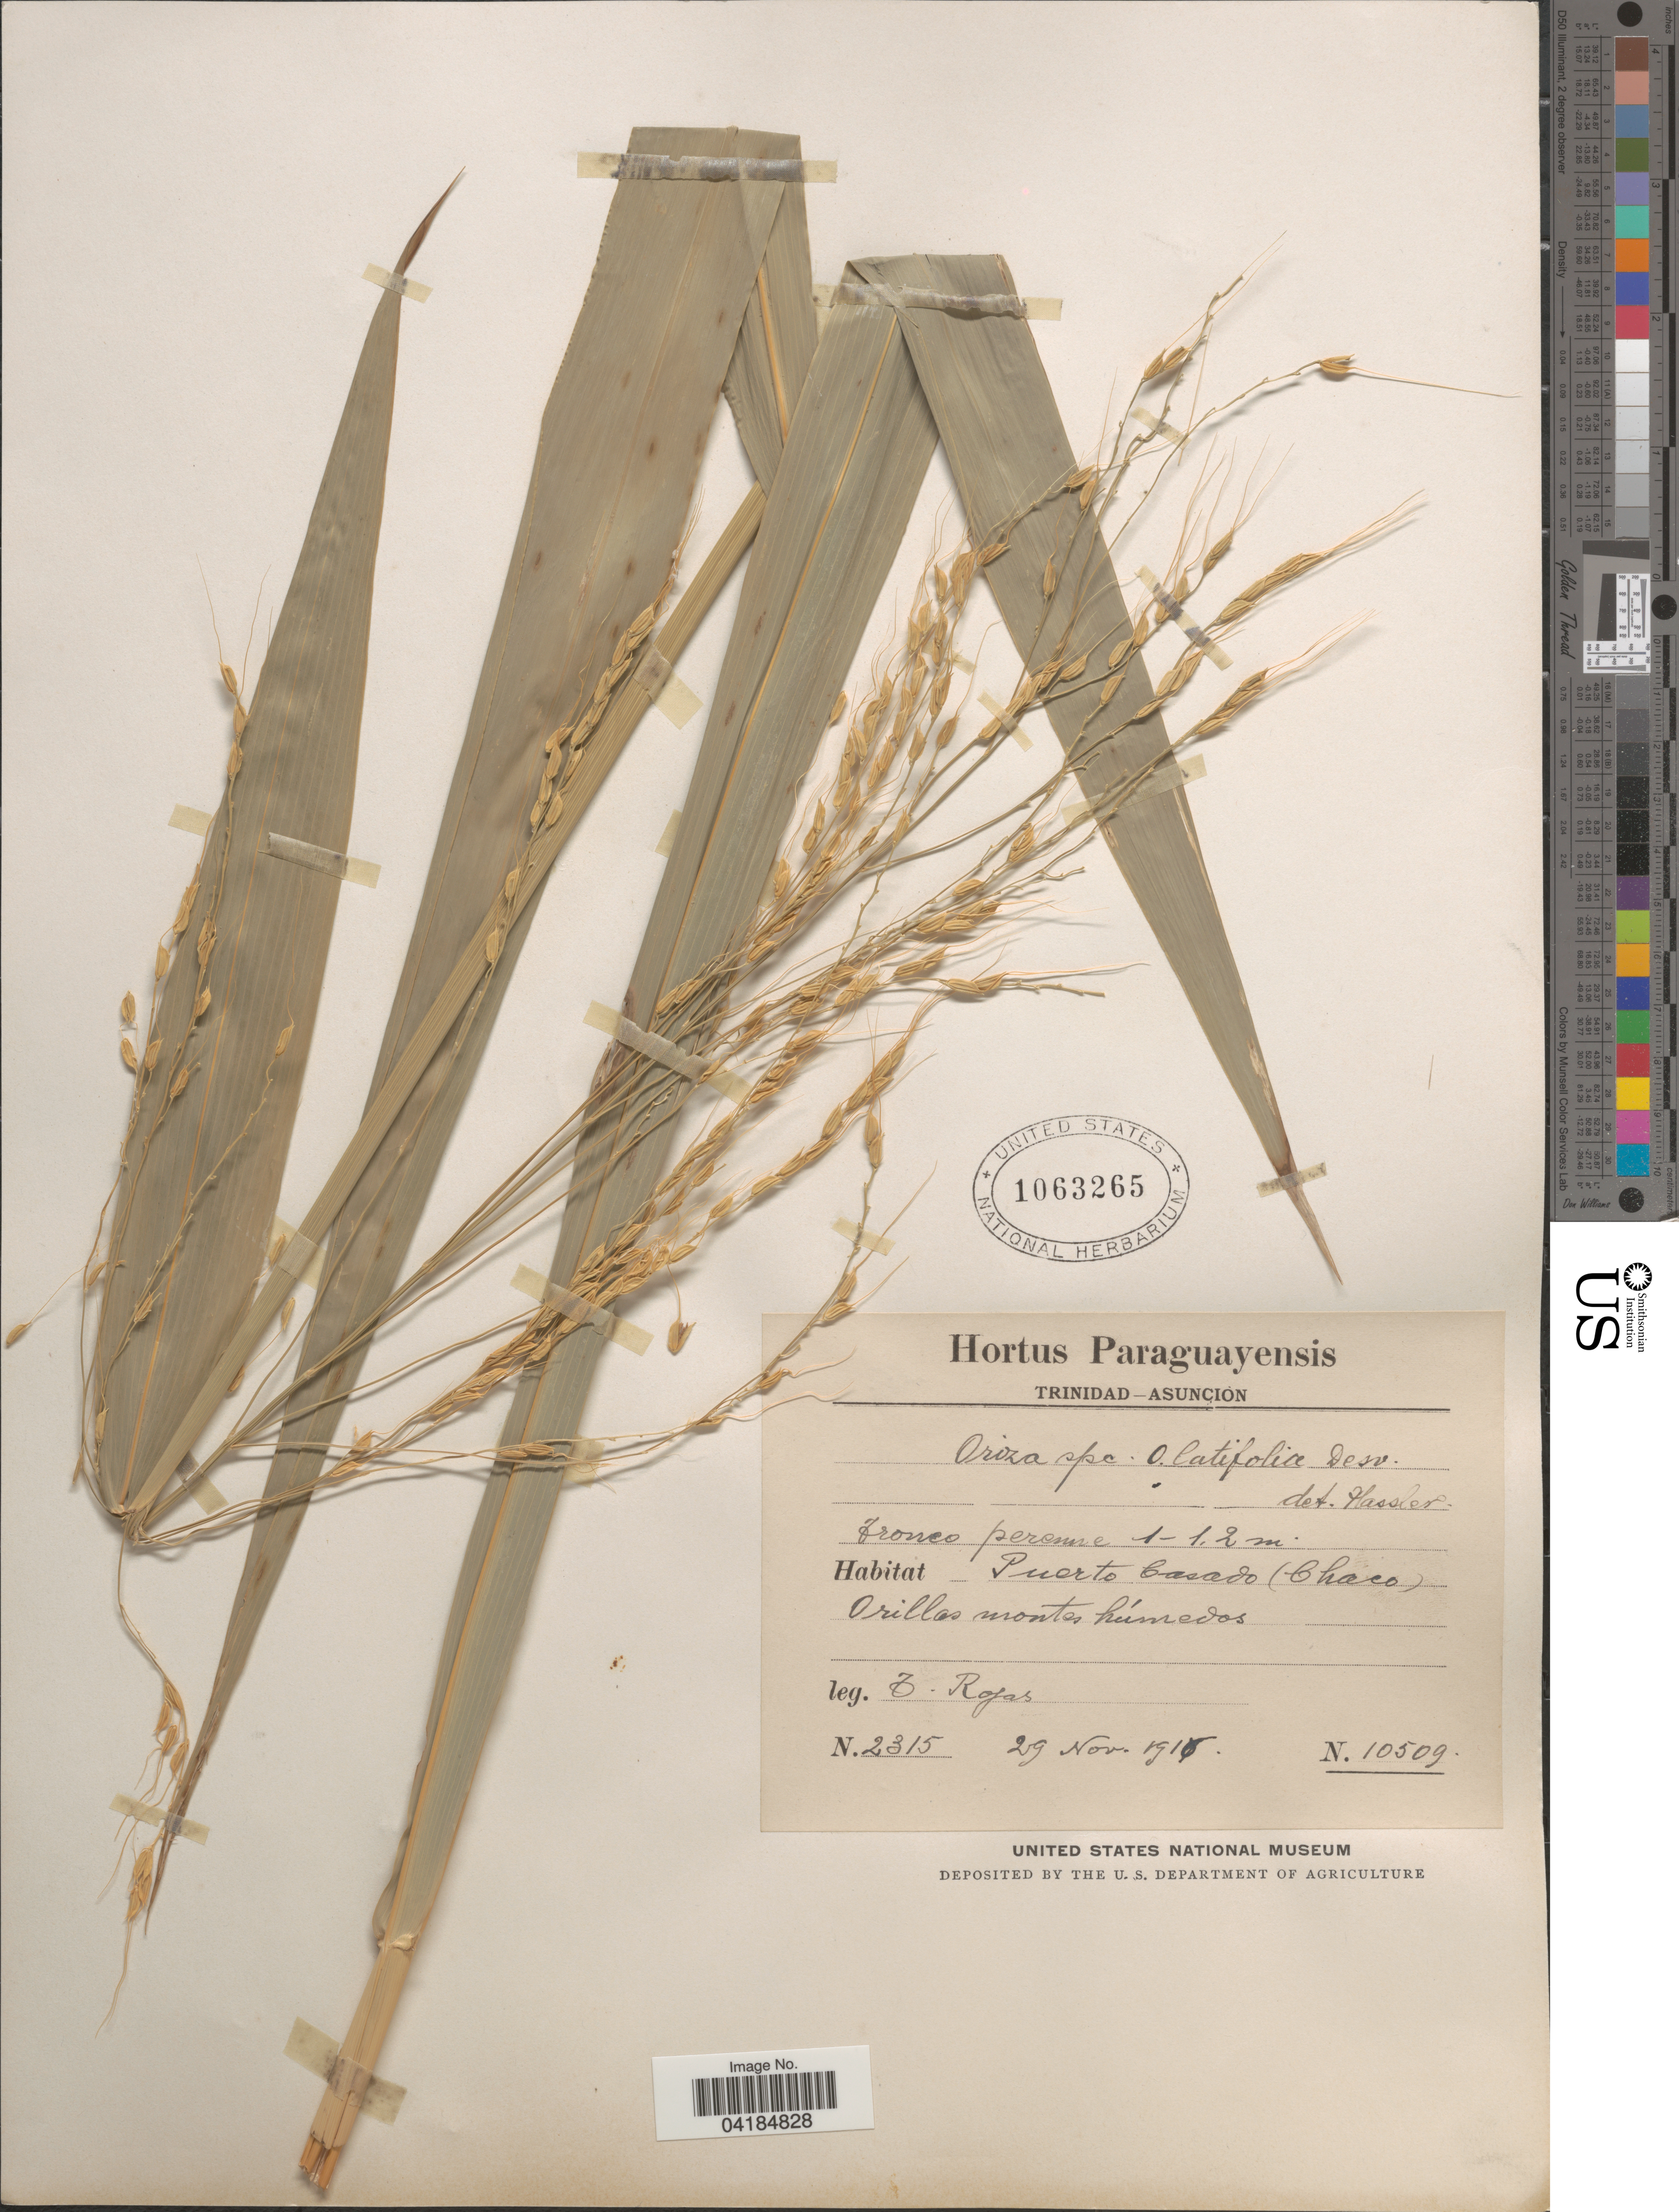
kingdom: Plantae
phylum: Tracheophyta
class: Liliopsida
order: Poales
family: Poaceae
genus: Oryza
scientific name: Oryza latifolia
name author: Desv.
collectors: T. Rojas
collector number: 2315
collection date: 1916-11-29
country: Paraguay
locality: Paraguayensis. Puerto Casado (Chaco).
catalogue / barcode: US 1063265